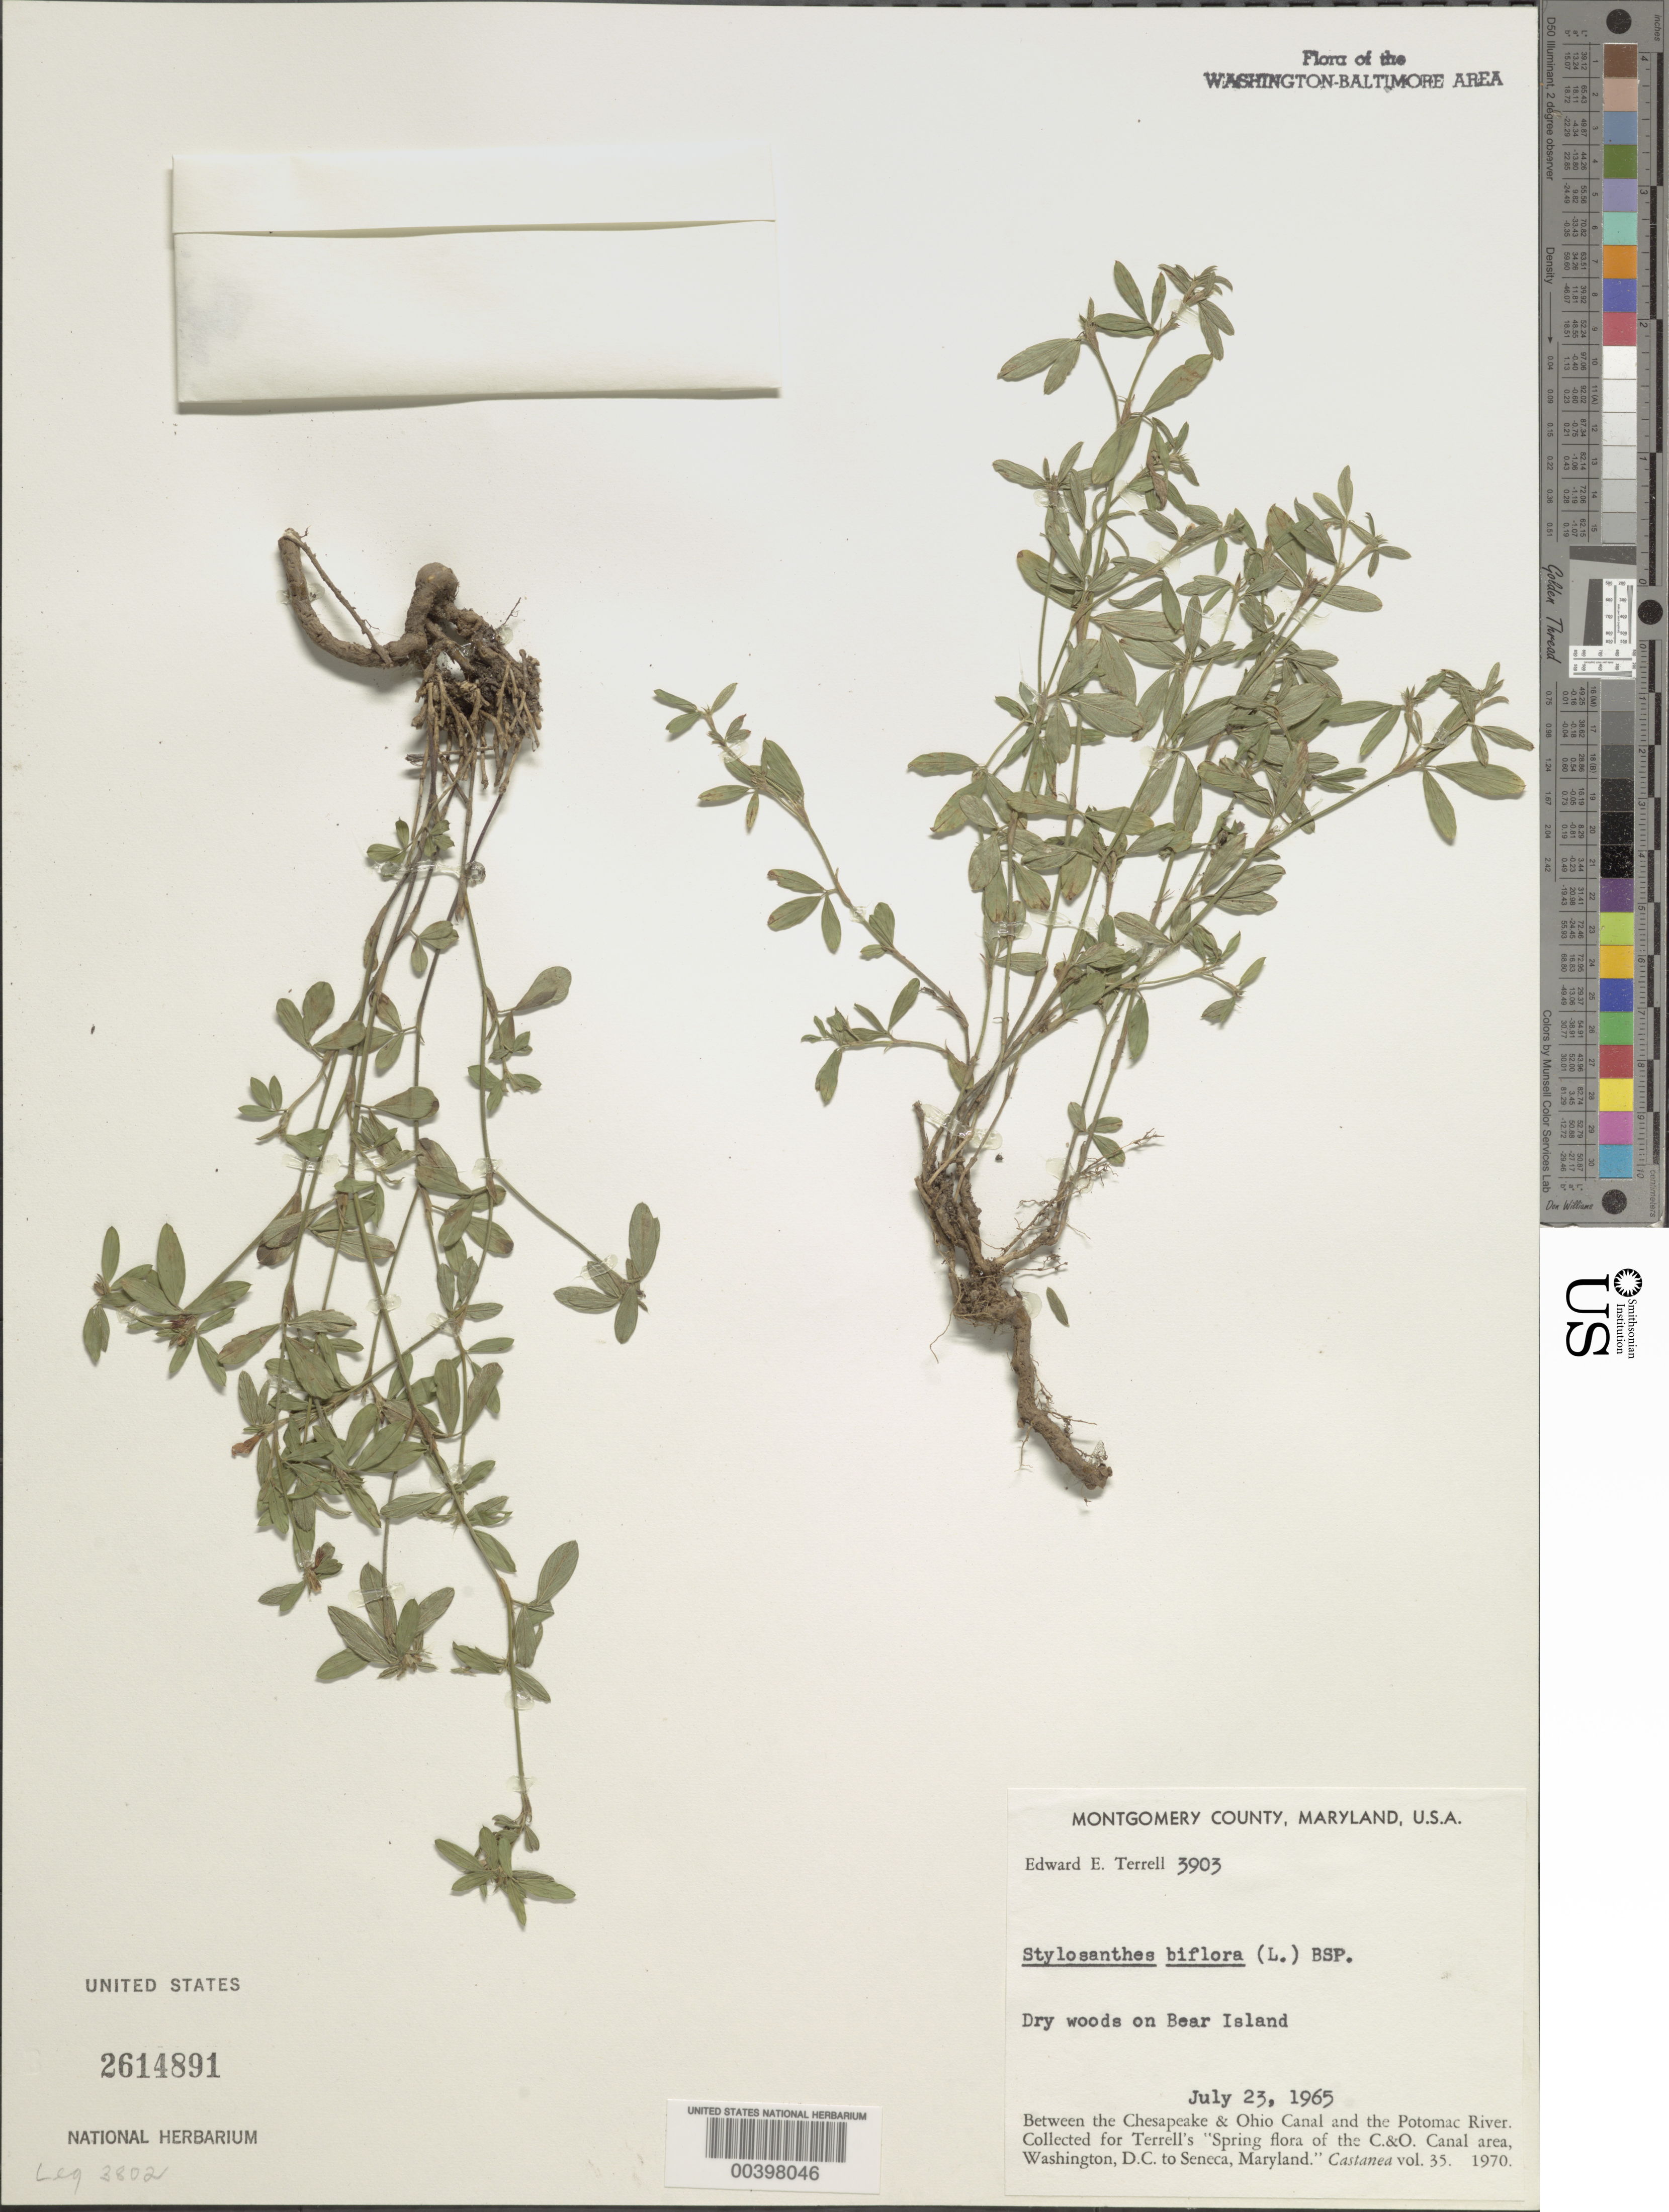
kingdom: Plantae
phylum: Tracheophyta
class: Magnoliopsida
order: Fabales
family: Fabaceae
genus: Stylosanthes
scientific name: Stylosanthes biflora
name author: (L.) Britton et al.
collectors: E. E. Terrell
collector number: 3903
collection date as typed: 23 Jul 1965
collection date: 1965-07-23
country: United States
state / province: Maryland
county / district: Montgomery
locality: Bear Island C. & O. Canal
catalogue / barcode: US 2614891